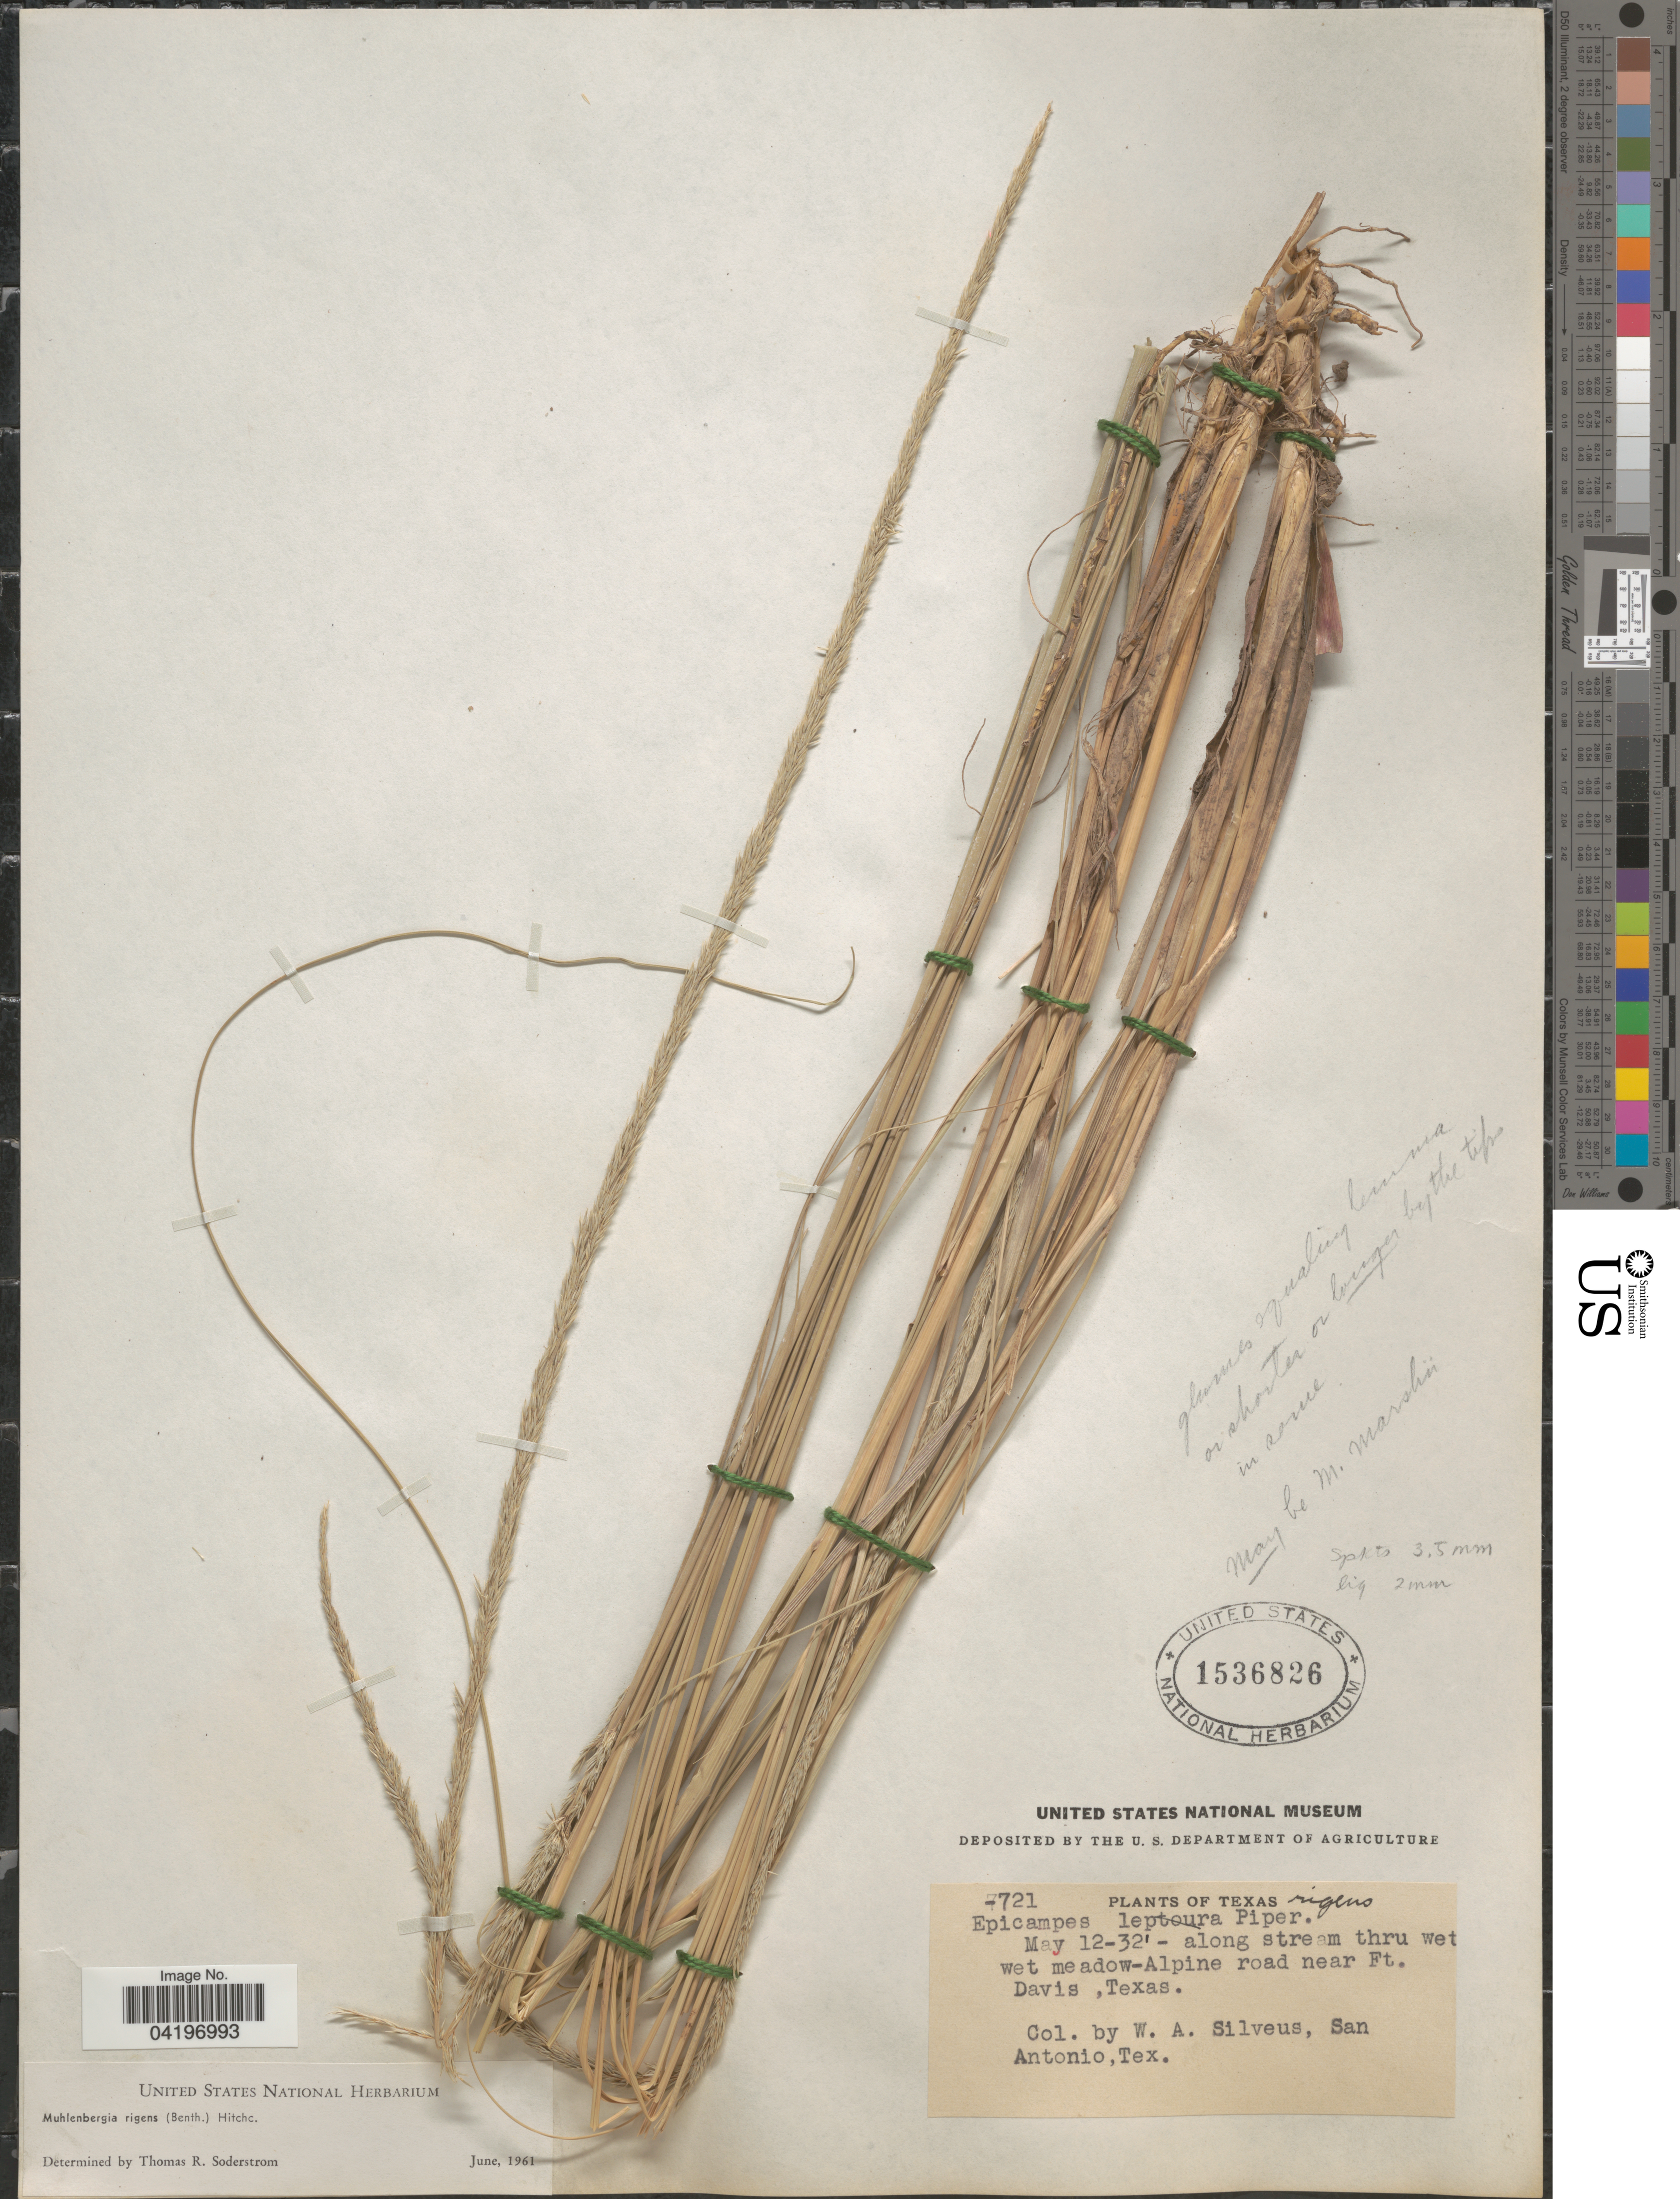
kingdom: Plantae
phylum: Tracheophyta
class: Liliopsida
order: Poales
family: Poaceae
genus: Muhlenbergia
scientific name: Muhlenbergia rigens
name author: (Benth.) Hitchc.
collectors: W. Silveus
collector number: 721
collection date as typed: Transcribed d/m/y: 12/5/32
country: United States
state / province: Texas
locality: Along stream thru wet meadow-Alpine road near Ft. Davis.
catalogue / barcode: US 1536826